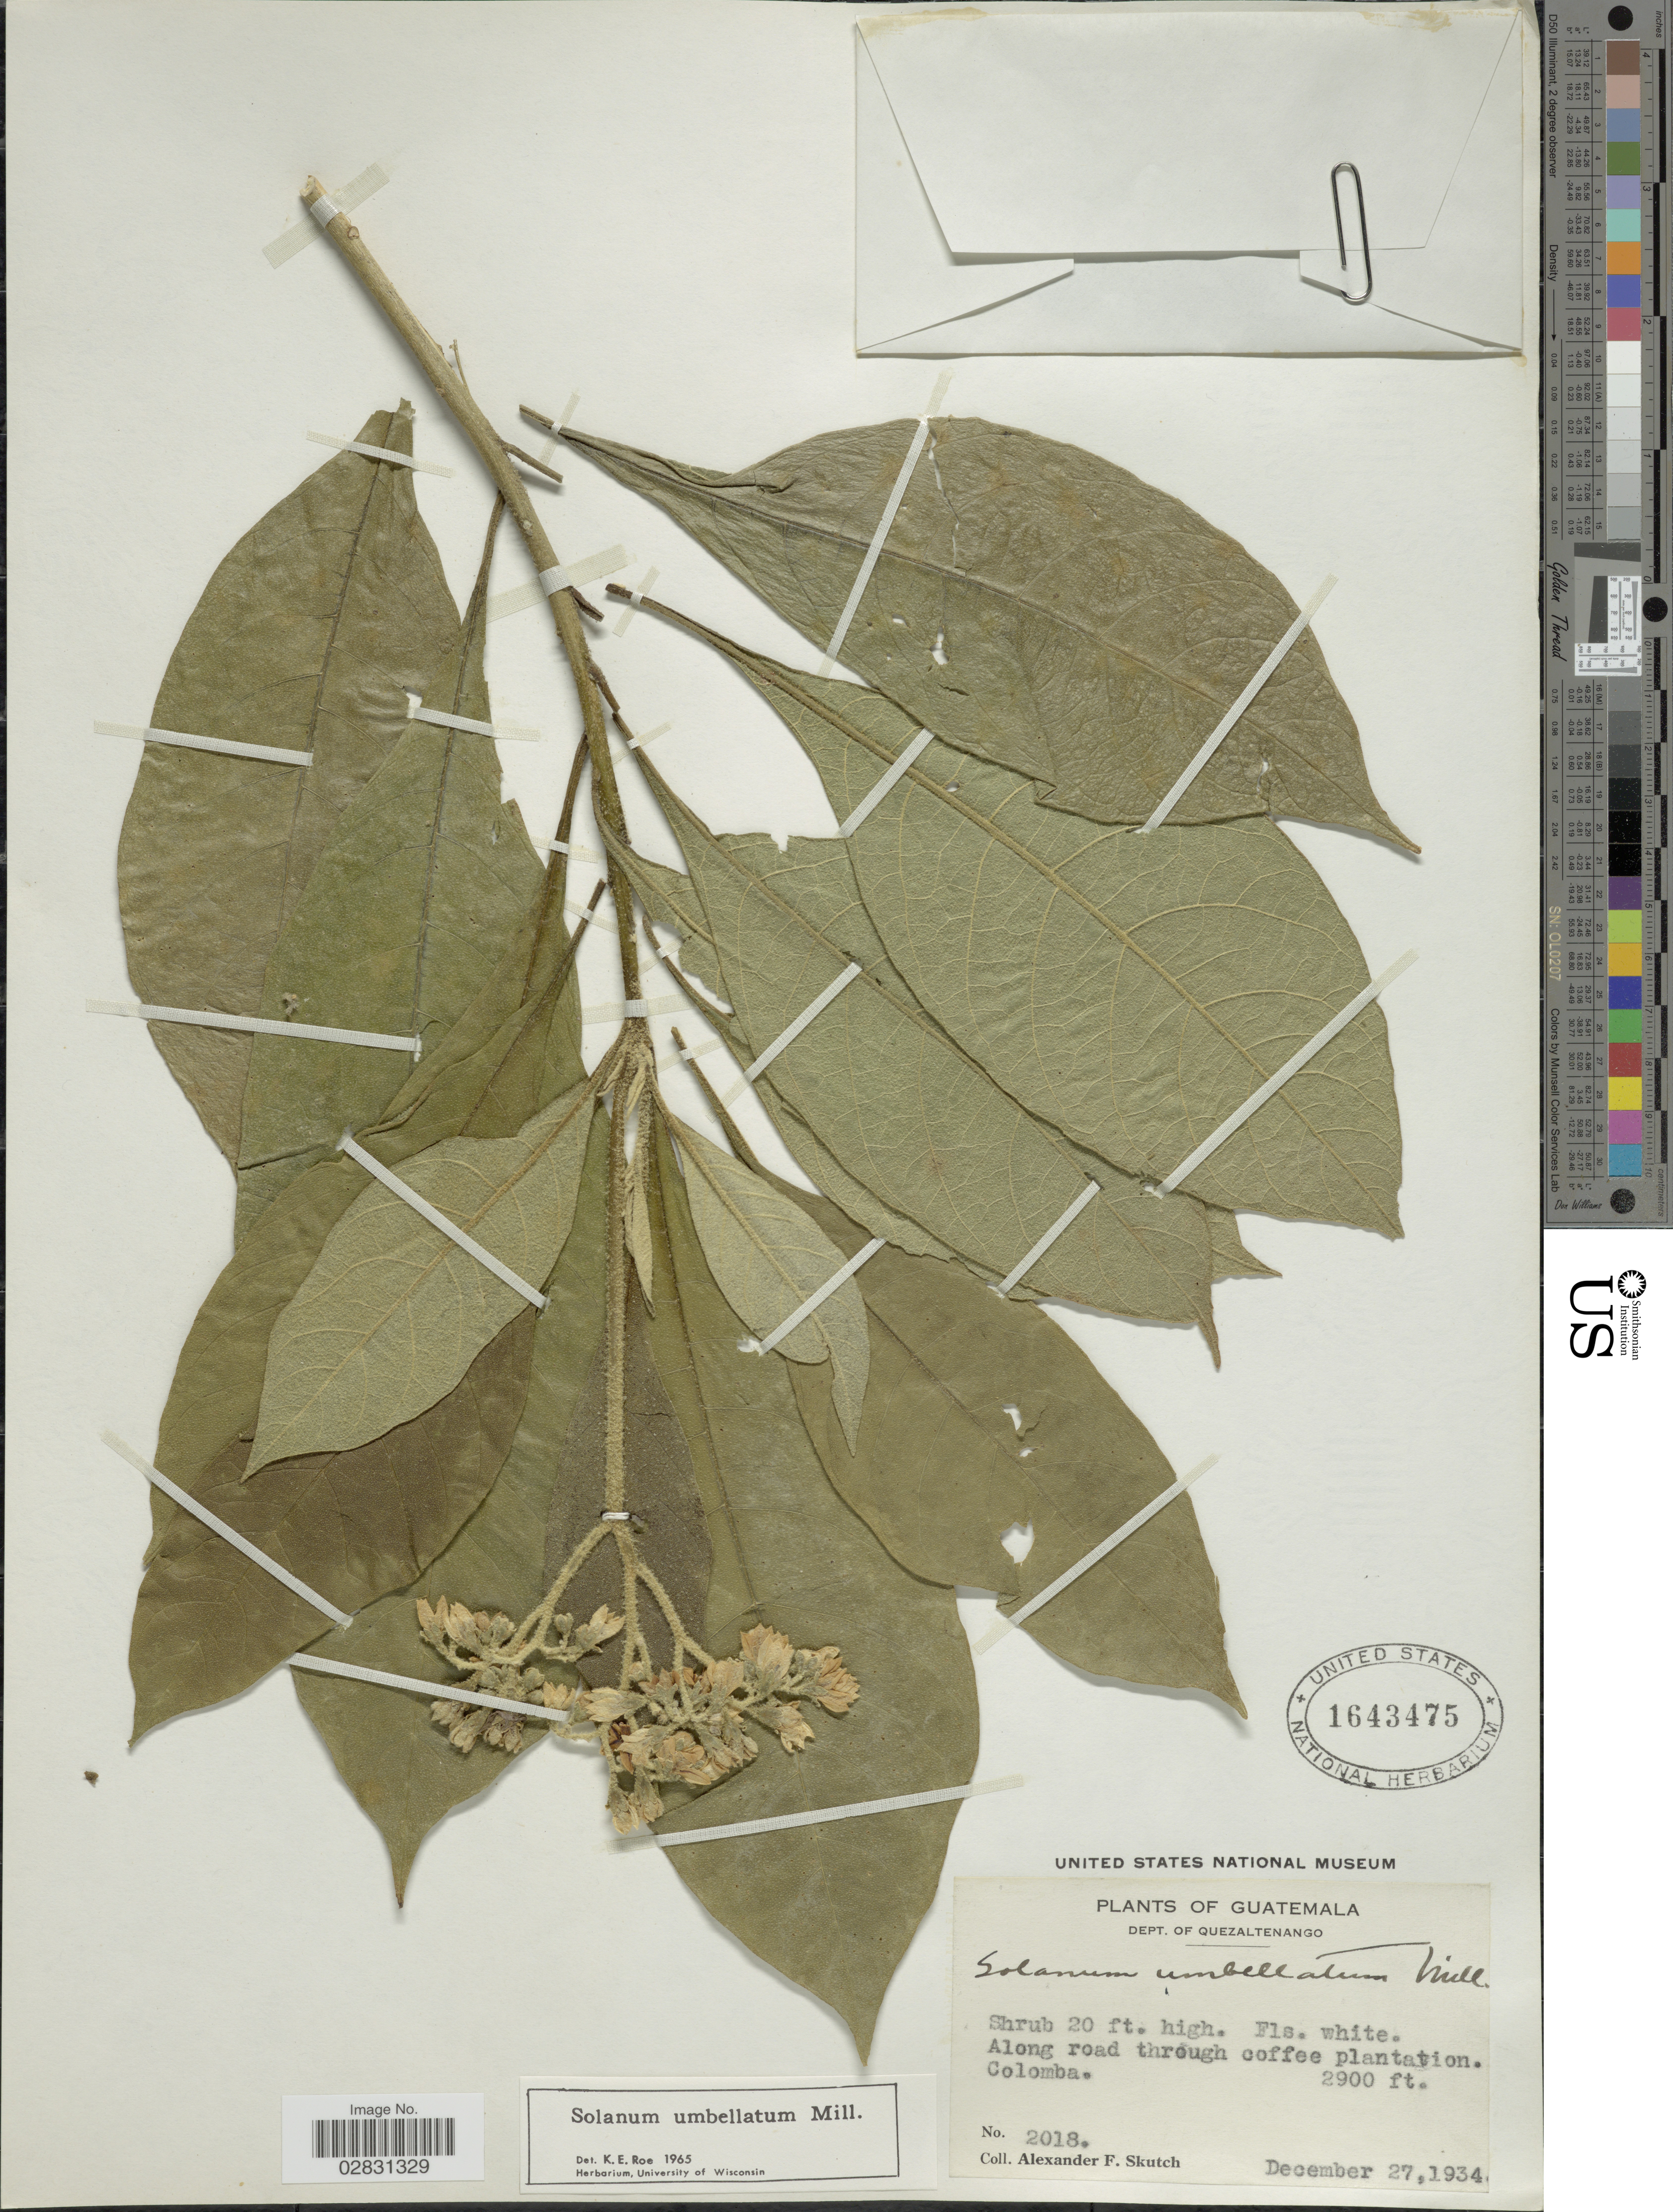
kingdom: Plantae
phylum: Tracheophyta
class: Magnoliopsida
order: Solanales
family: Solanaceae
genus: Solanum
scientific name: Solanum umbellatum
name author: Mill.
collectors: A. F. Skutch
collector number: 2018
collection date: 1934-12-27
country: Guatemala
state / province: Quetzaltenango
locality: Dept. of Quezaltenango, Along road through coffee plantation. Colomba.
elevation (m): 884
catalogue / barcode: US 1643475